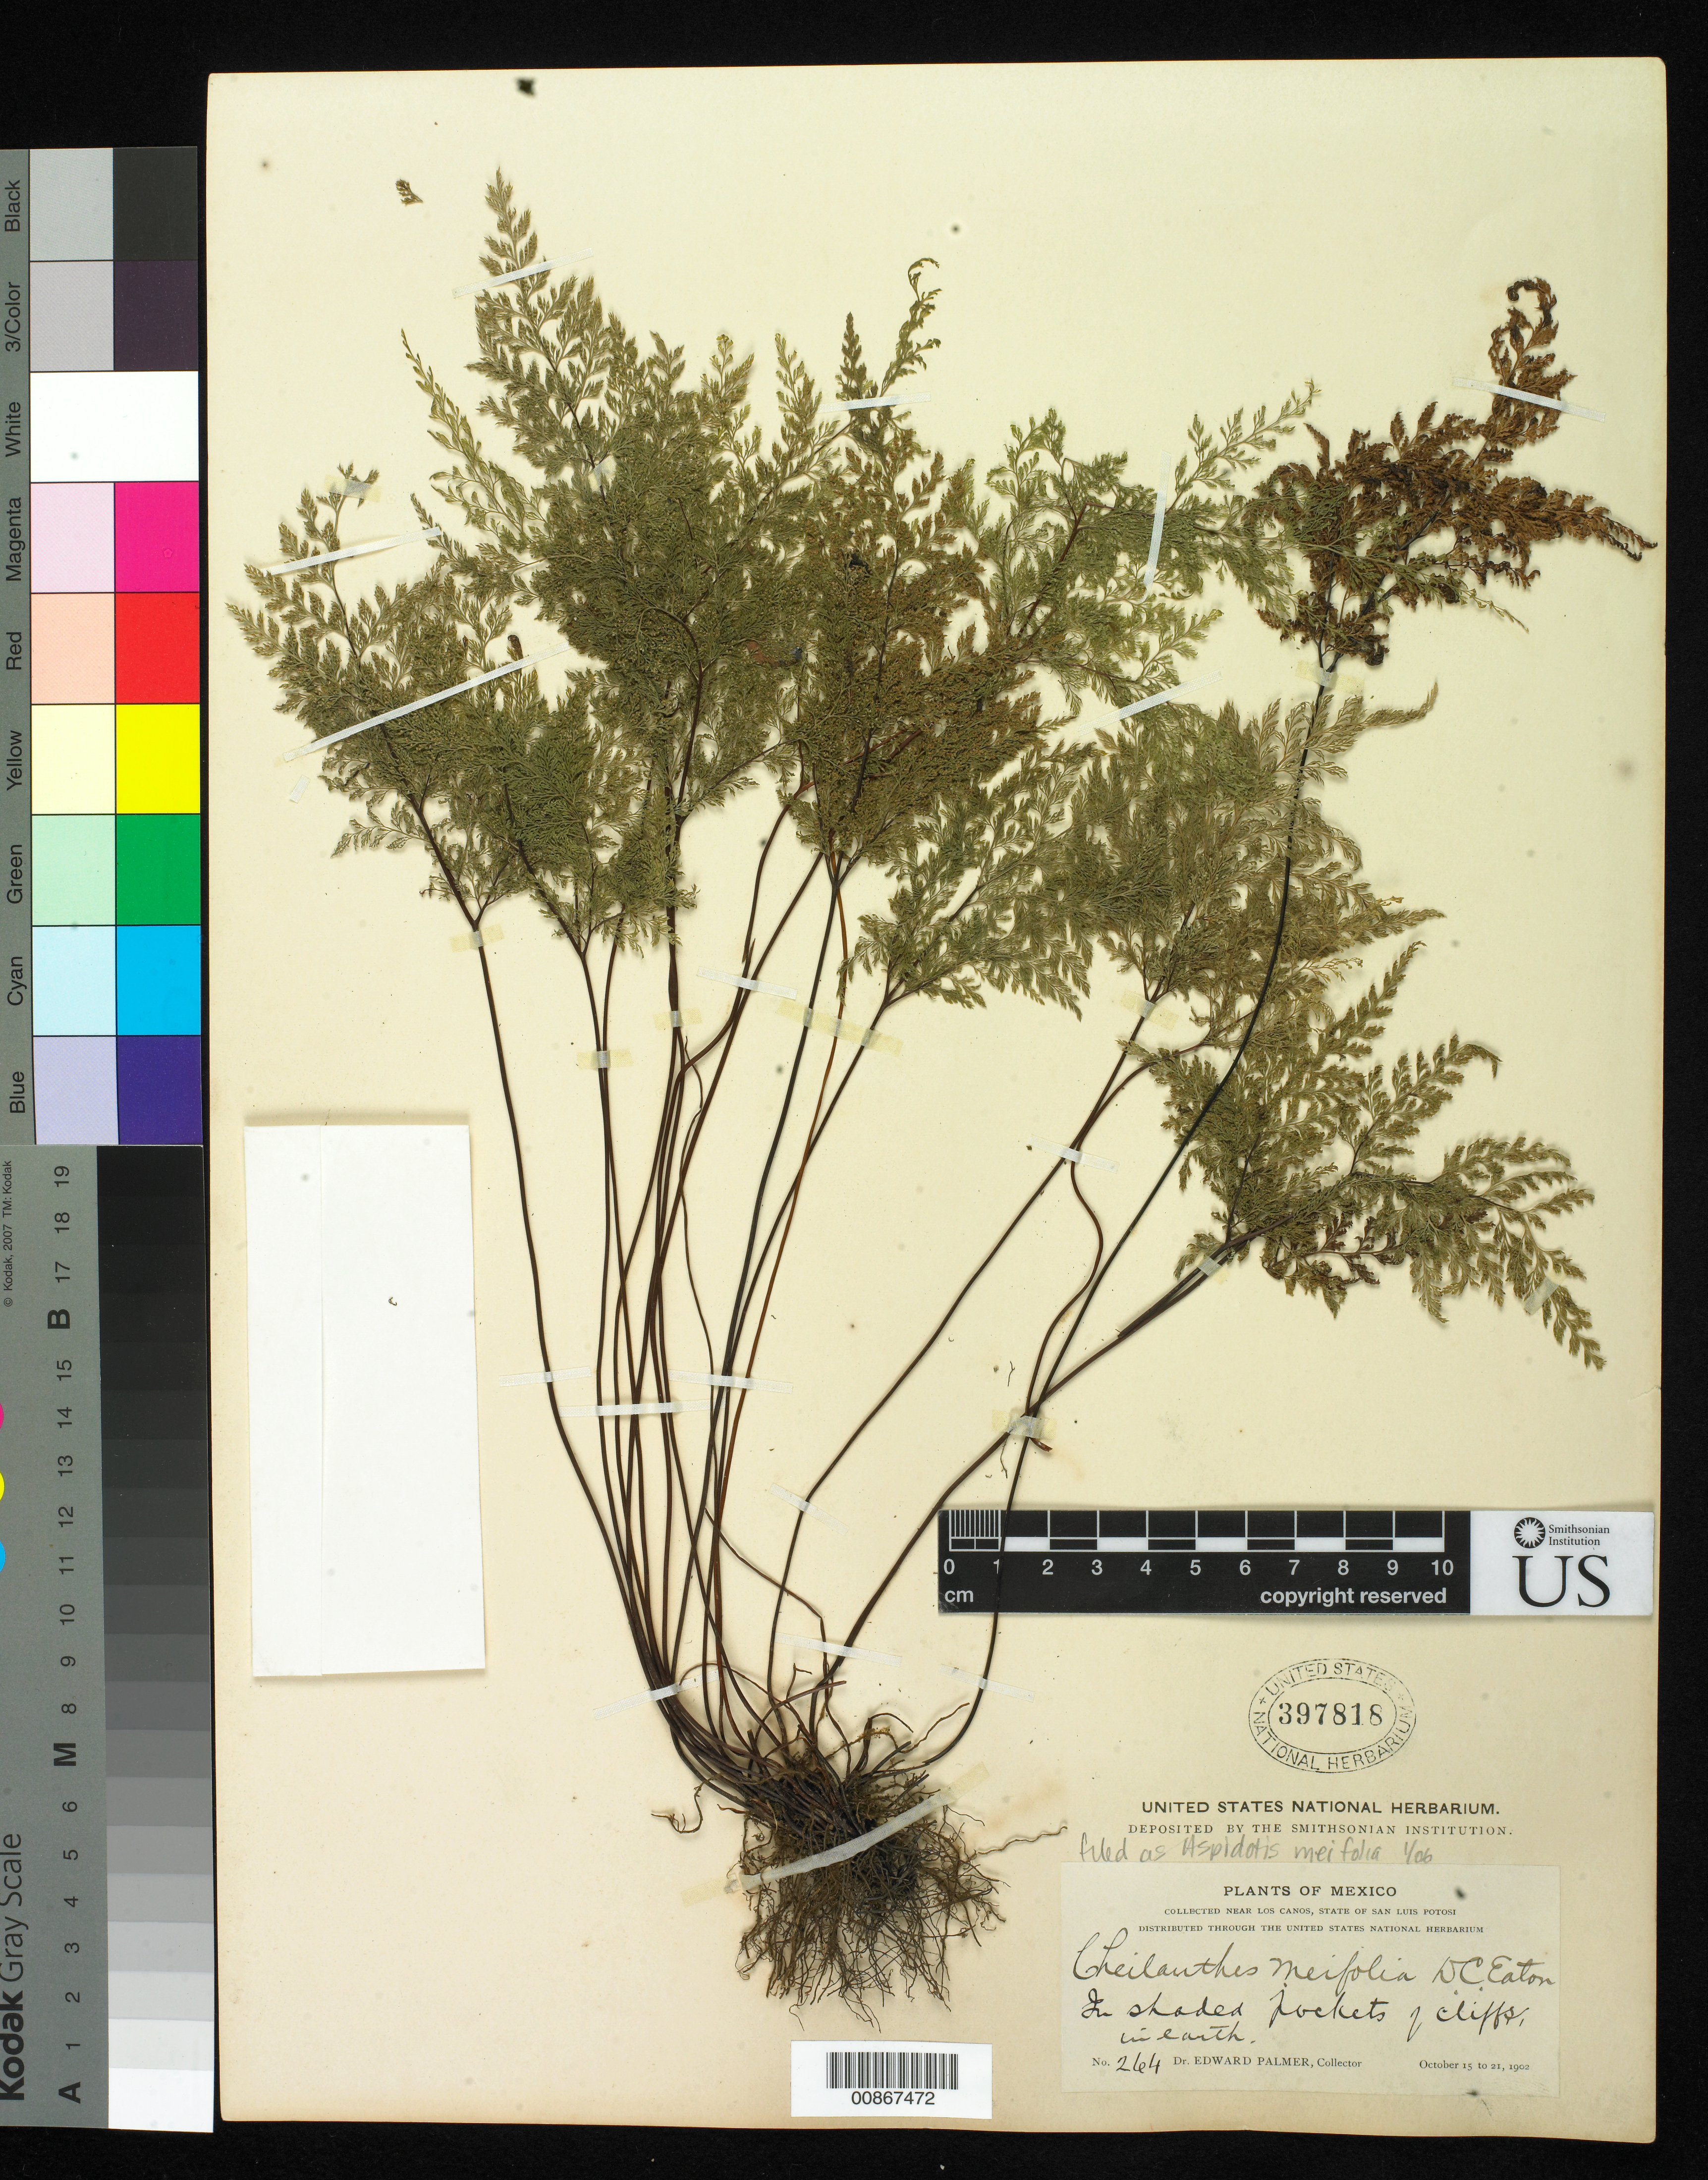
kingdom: Plantae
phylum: Tracheophyta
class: Polypodiopsida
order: Polypodiales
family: Pteridaceae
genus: Aspidotis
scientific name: Aspidotis meifolia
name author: (D.C. Eaton) Pic. Serm.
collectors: E. Palmer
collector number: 264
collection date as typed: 15 Oct 1902 to 21 Oct 1902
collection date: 1902-10-15/1902-10-21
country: Mexico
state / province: San Luis Potosí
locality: Near Los Canos, San Luis Potosí.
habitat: In shaded pockets of cliffs in earth.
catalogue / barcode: US 397818